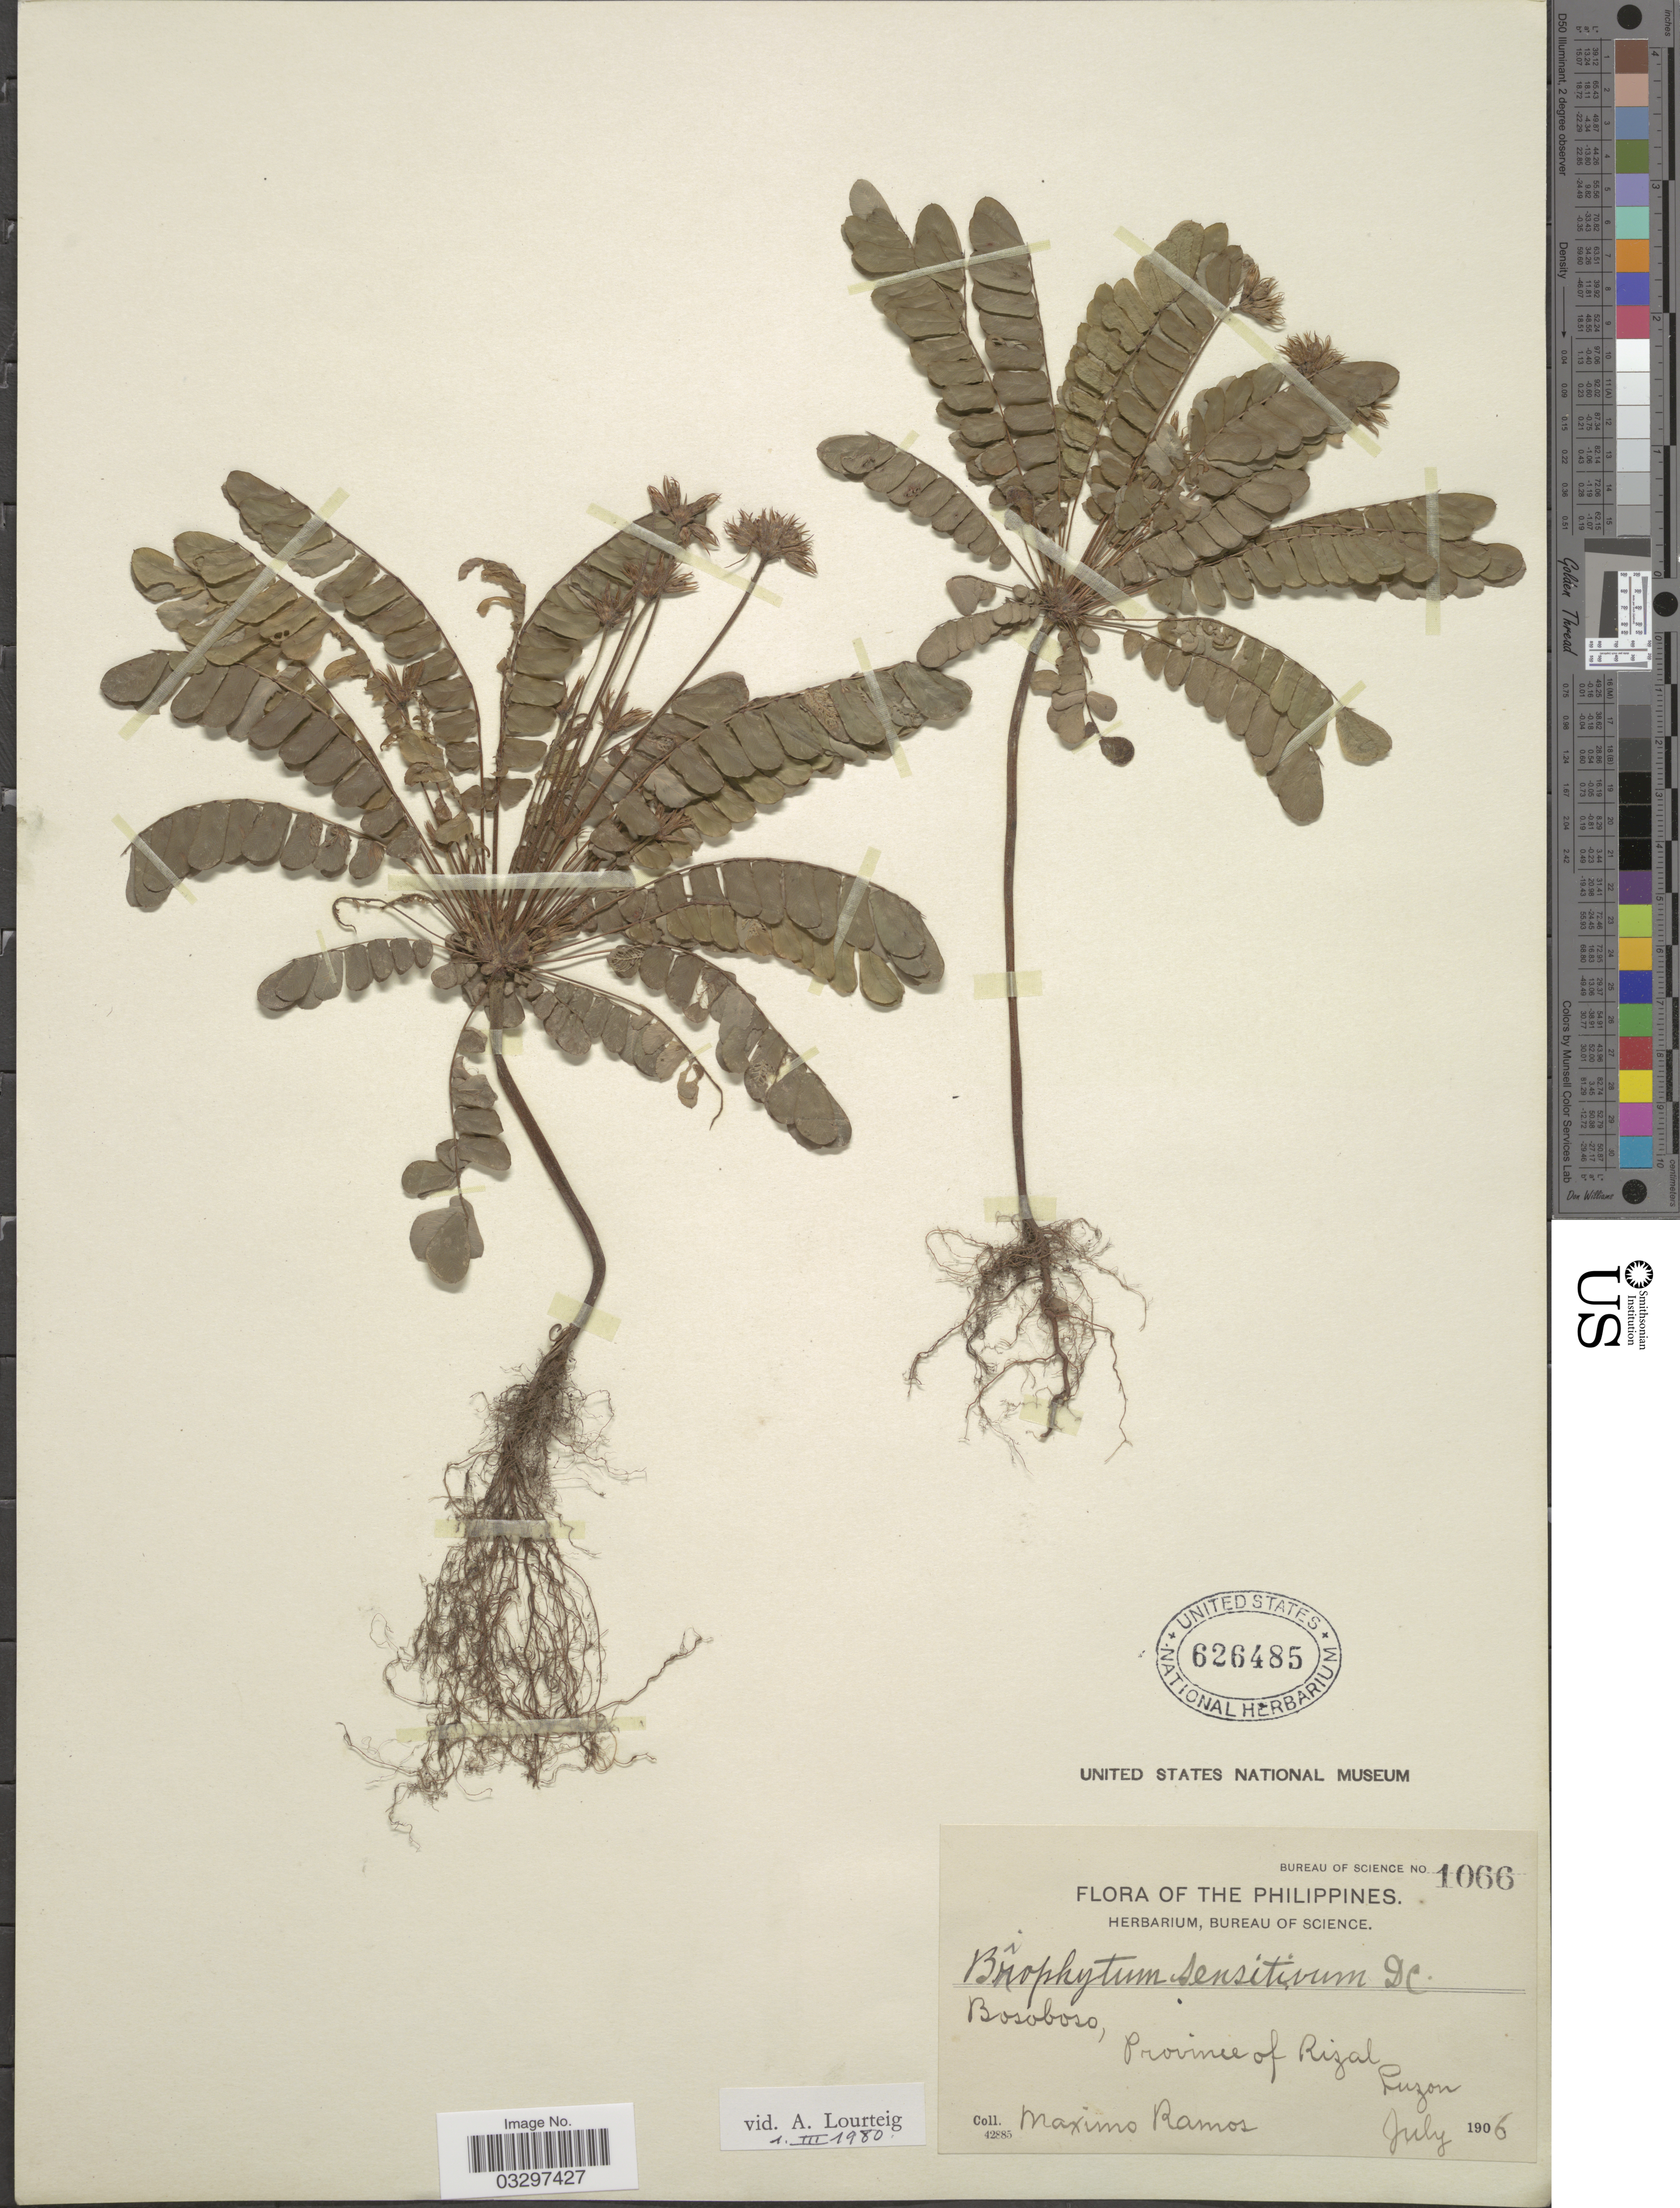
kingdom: Plantae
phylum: Tracheophyta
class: Magnoliopsida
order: Oxalidales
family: Oxalidaceae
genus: Biophytum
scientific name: Biophytum sensitivum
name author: (L.) DC.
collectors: M. Ramos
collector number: Bureau of Science 1066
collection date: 1906-07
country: Philippines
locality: Bosoboso, Province of Rizal, Luzon.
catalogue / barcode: US 626485